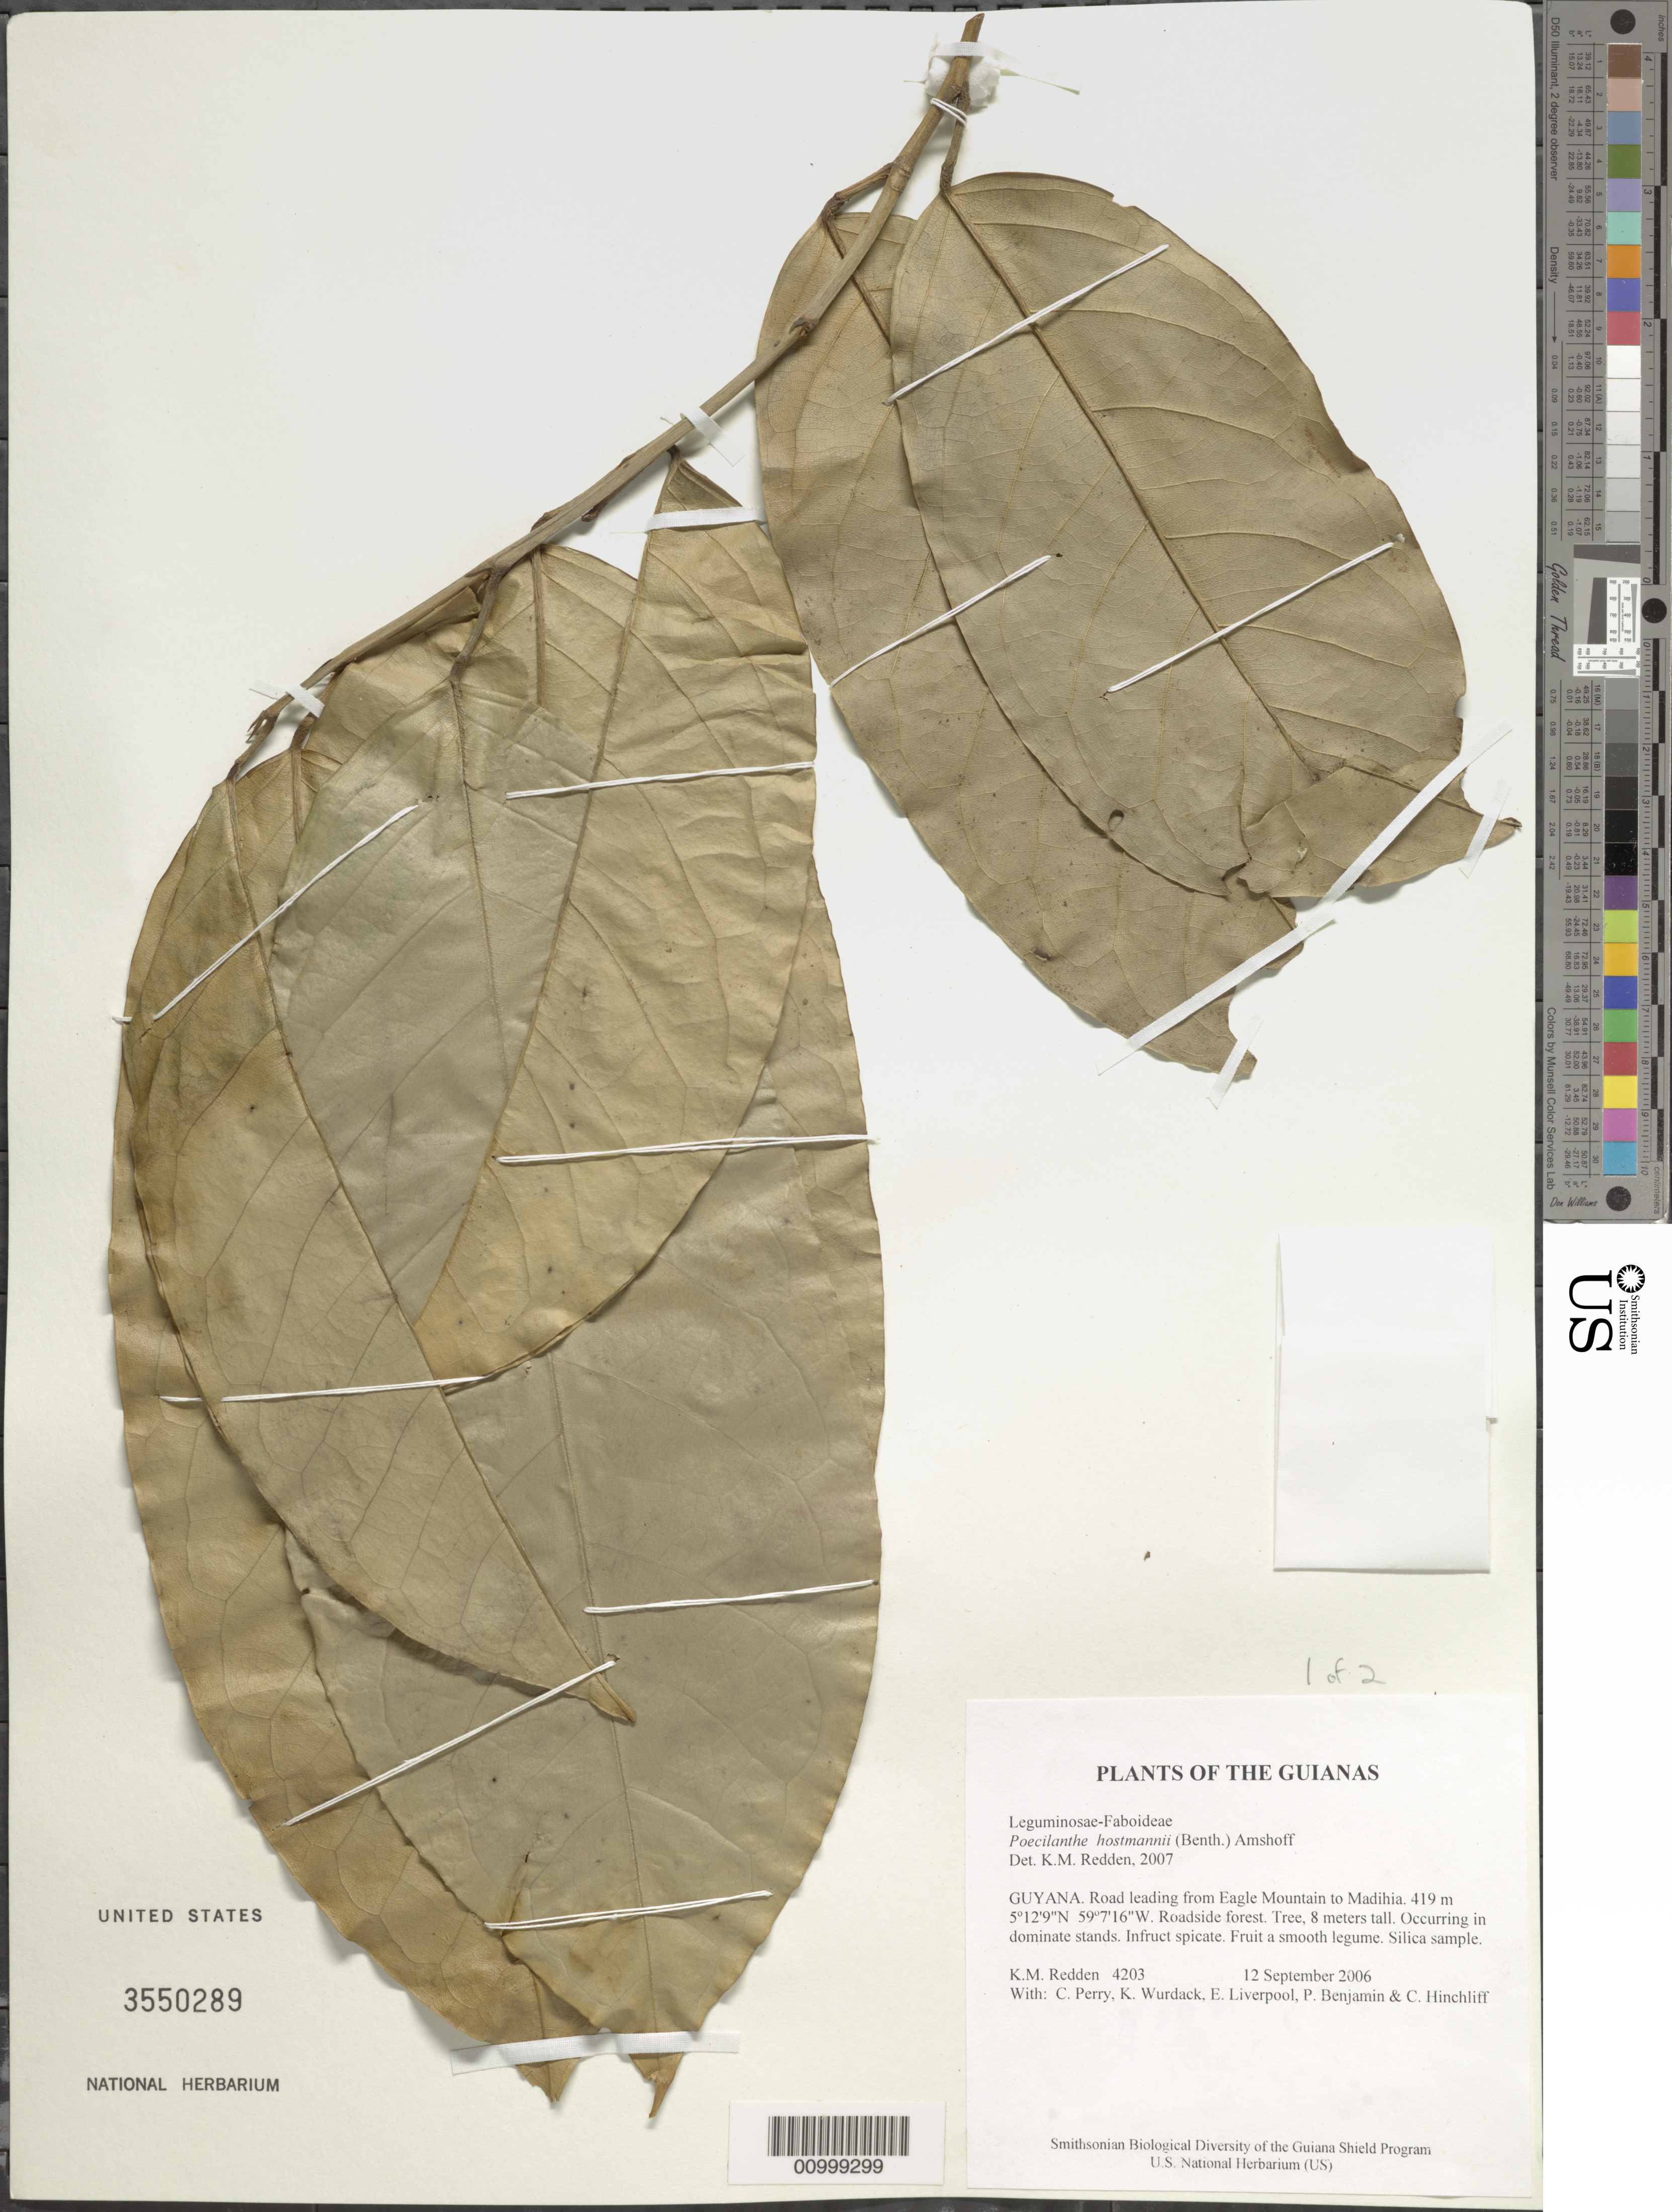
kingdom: Plantae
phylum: Tracheophyta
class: Magnoliopsida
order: Fabales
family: Fabaceae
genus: Limadendron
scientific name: Limadendron hostmannii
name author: (Benth.) Meireles & A.M.G. Azevedo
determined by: U.S. National Herbarium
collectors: K. M. Redden, C. Perry, K. Wurdack, E. Liverpool, P. Benjamin & C. E. Hinchliff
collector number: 4203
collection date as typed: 12 September 2006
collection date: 2006-09-12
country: Guyana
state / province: Potaro-Siparuni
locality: Road leading from Eagle Mountain to Madihia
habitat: Roadside forest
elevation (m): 419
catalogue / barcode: US 3550289